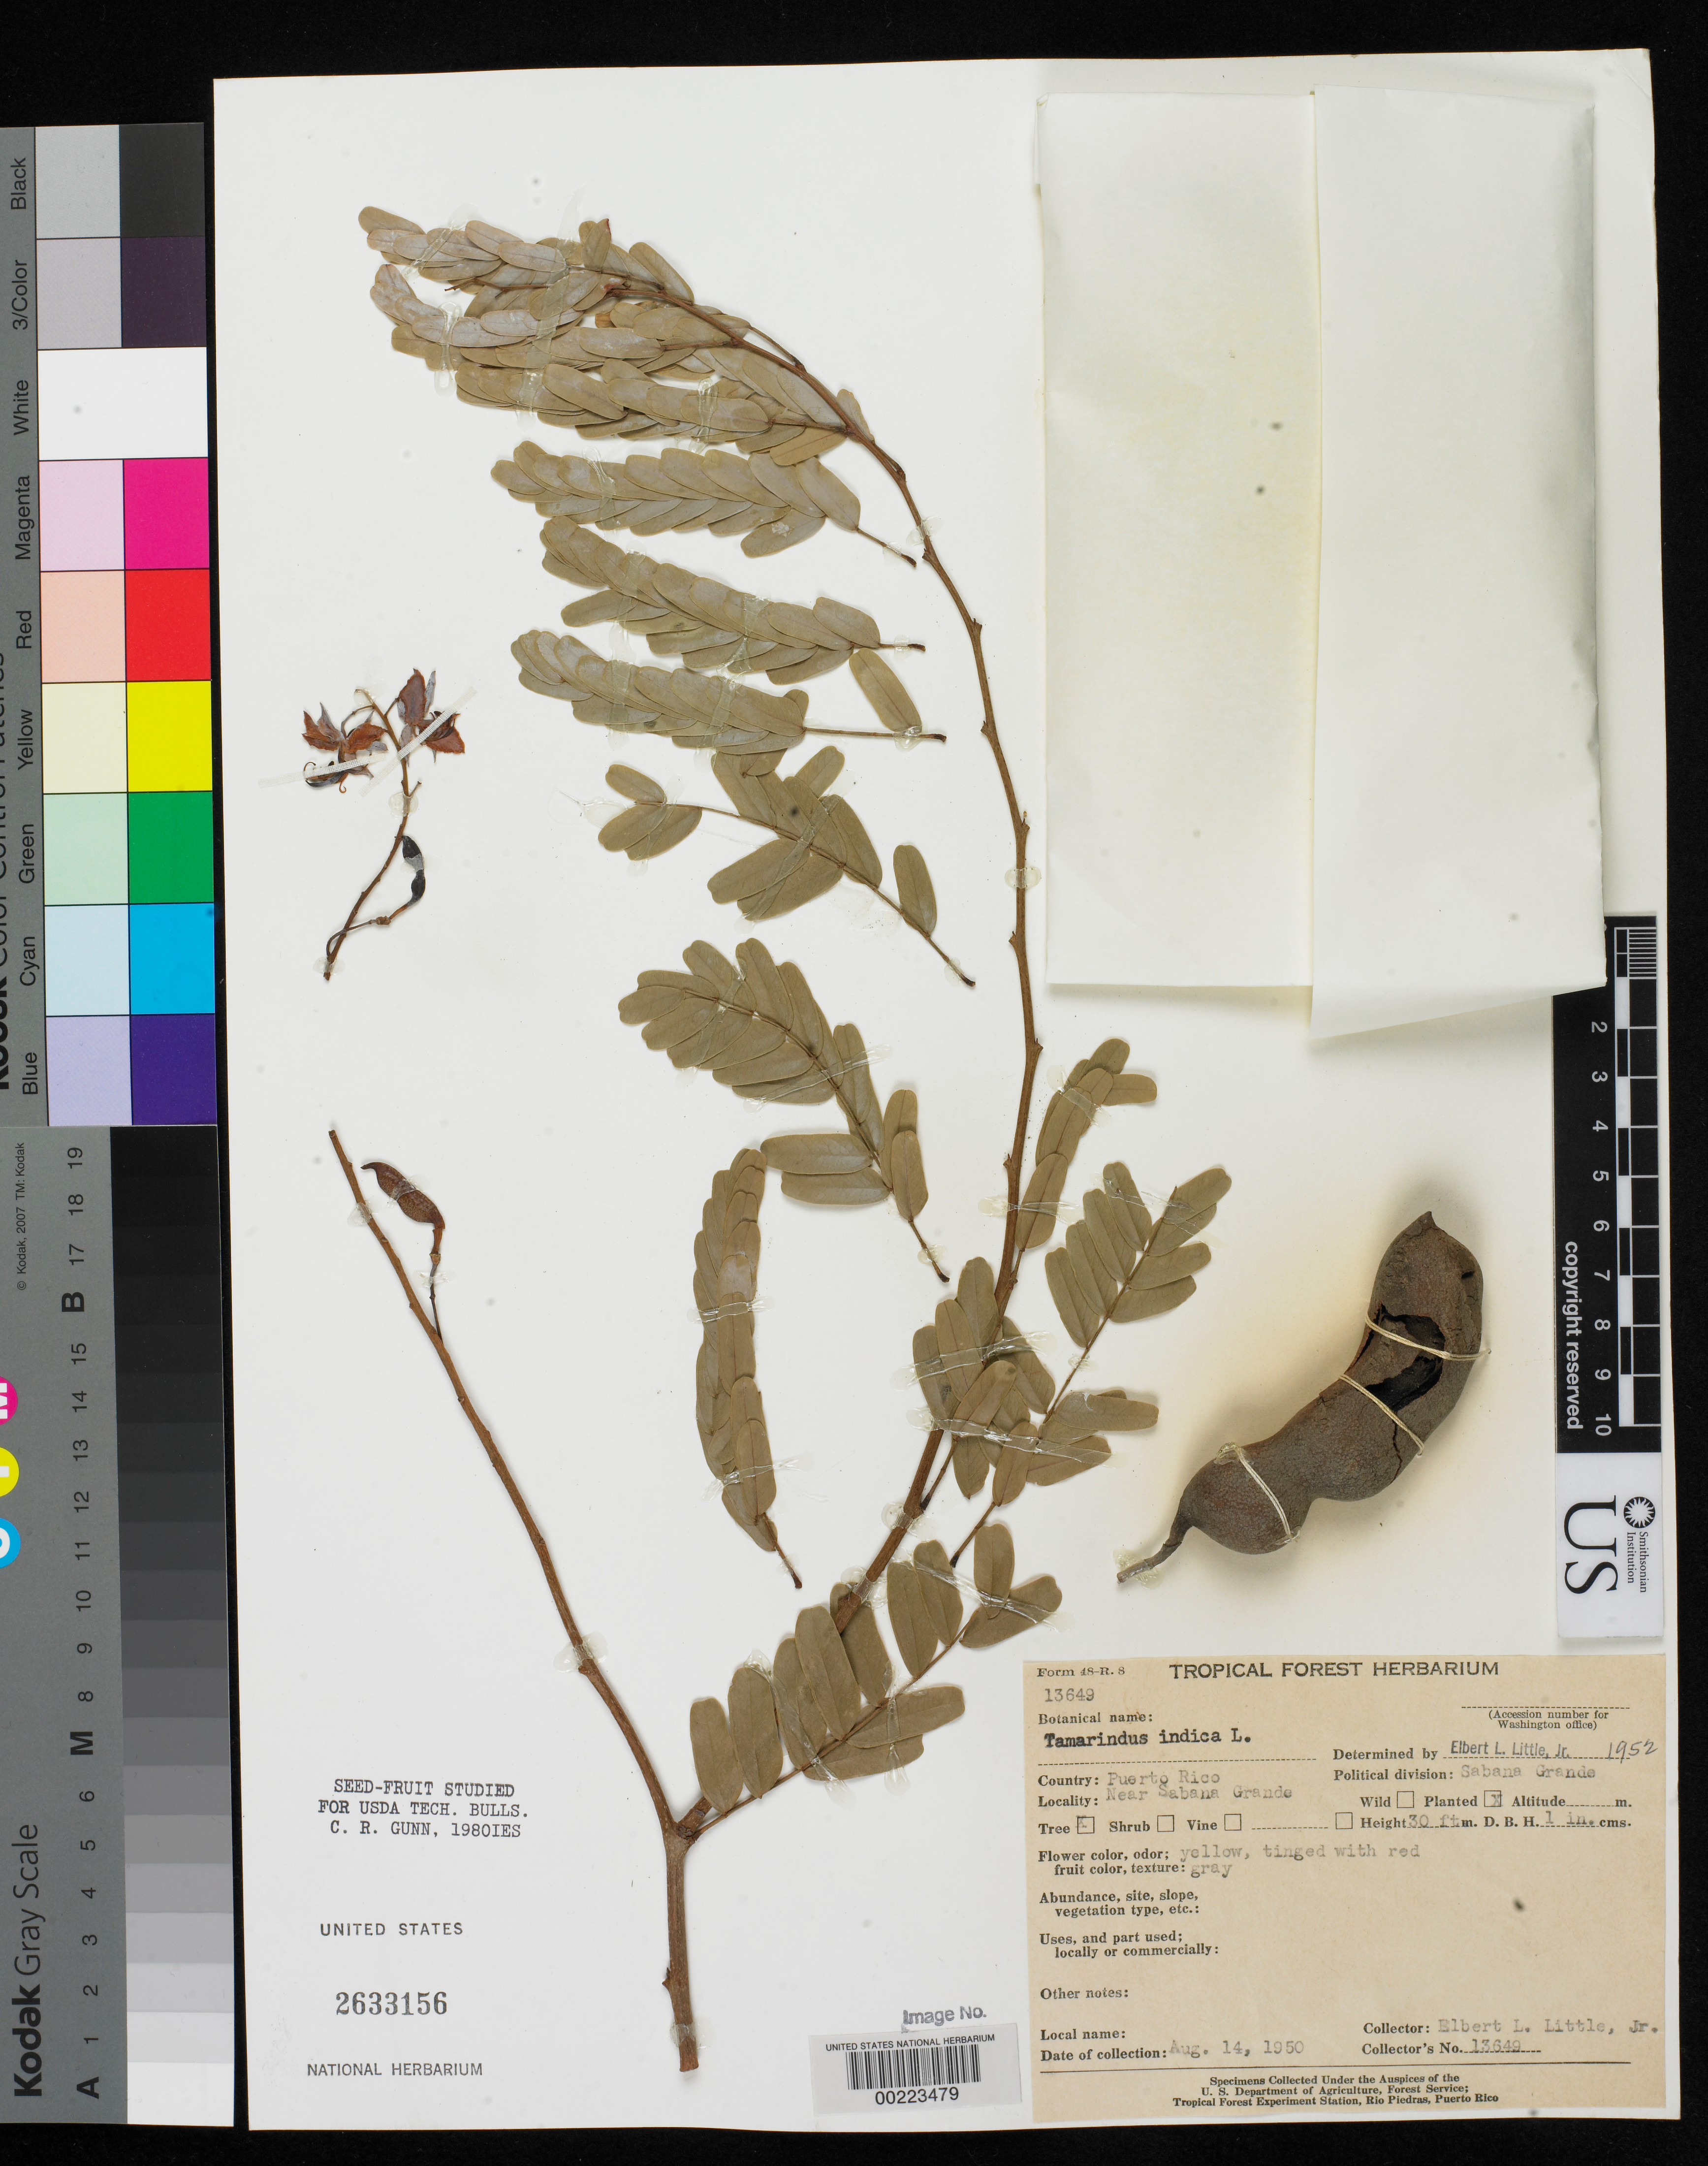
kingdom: Plantae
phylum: Tracheophyta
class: Magnoliopsida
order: Fabales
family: Fabaceae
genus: Tamarindus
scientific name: Tamarindus indica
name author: L.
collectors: E. L. Little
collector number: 13649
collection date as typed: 14 Aug 1950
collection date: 1950-08-14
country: Puerto Rico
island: Greater Antilles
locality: Near sabana grande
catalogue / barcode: US 2633156